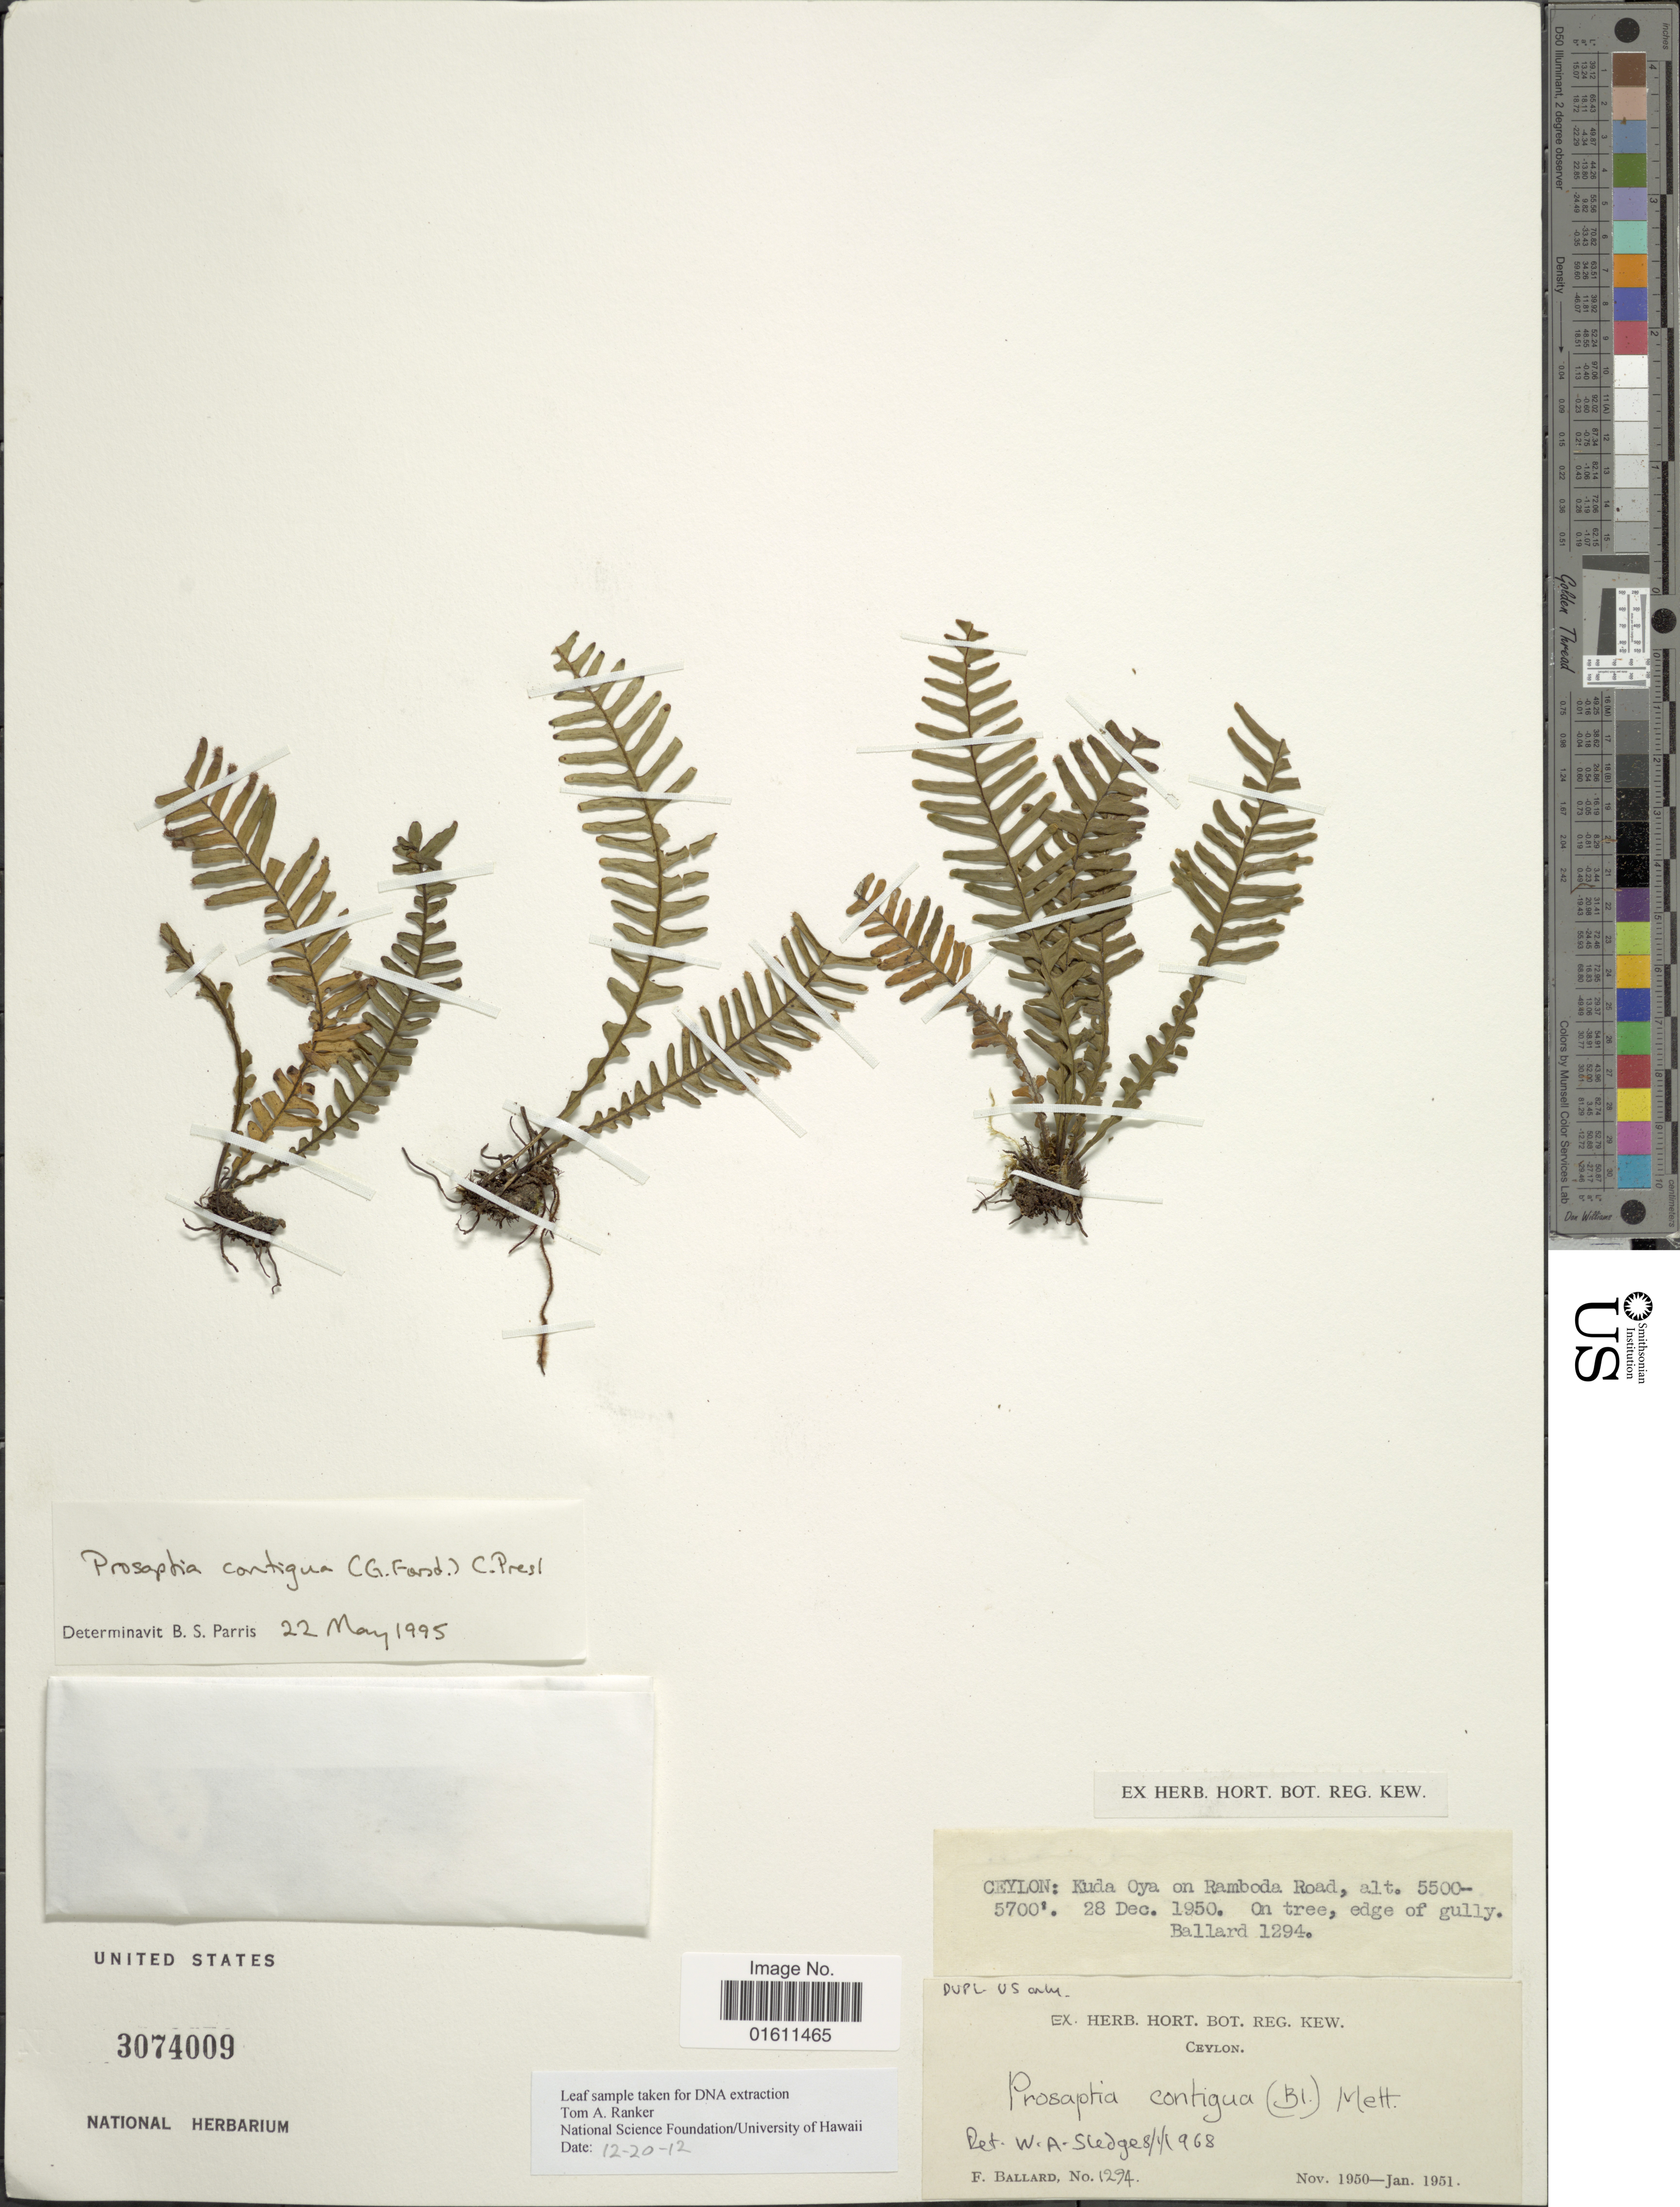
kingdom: Plantae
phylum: Tracheophyta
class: Polypodiopsida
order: Polypodiales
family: Polypodiaceae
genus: Prosaptia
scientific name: Prosaptia contigua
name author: (G. Forst.) Presl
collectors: F. Ballard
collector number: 1294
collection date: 1950-12-28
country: Sri Lanka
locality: Ceylon: Kuda Oya on Ramboda Road.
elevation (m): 1737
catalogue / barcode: US 3074009